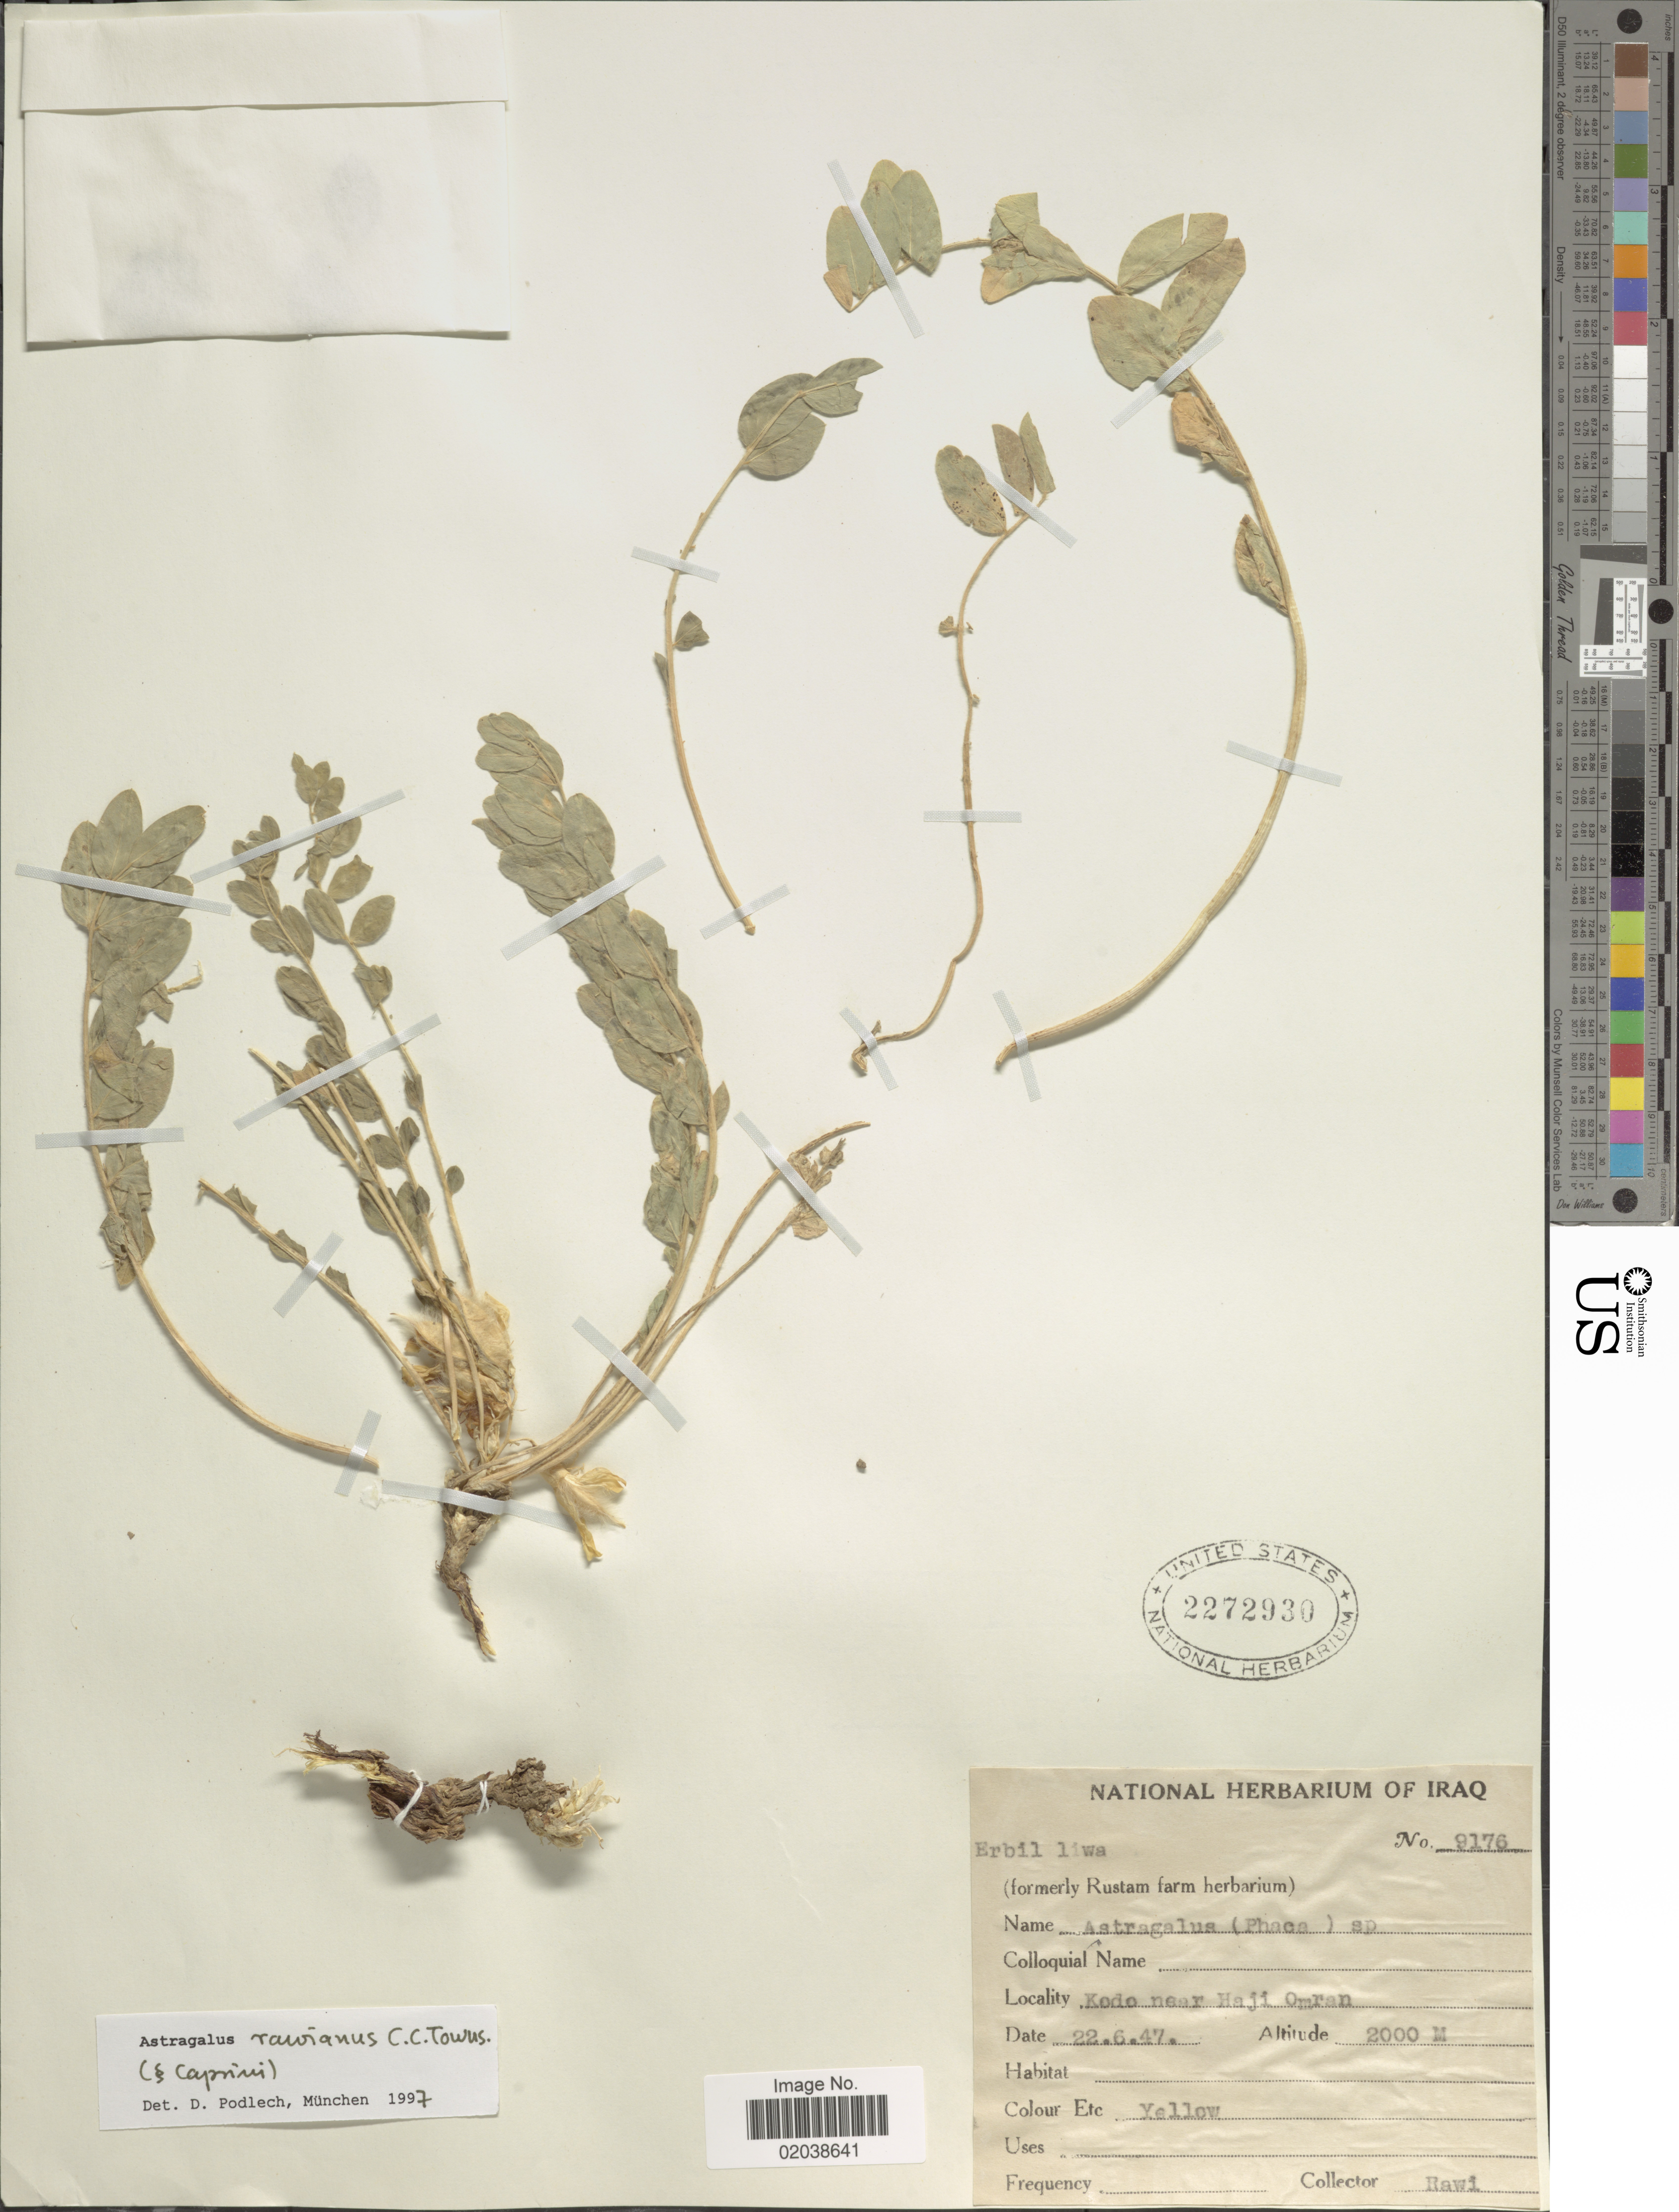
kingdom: Plantae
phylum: Tracheophyta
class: Magnoliopsida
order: Fabales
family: Fabaceae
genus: Astragalus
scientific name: Astragalus rawianus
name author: C. C. Towns.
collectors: -. Rawi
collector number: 9176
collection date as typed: Transcribed d/m/y: 22/6/47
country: Iraq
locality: Kodo [interpreted] near Haji Omran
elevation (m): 2000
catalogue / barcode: US 2272930